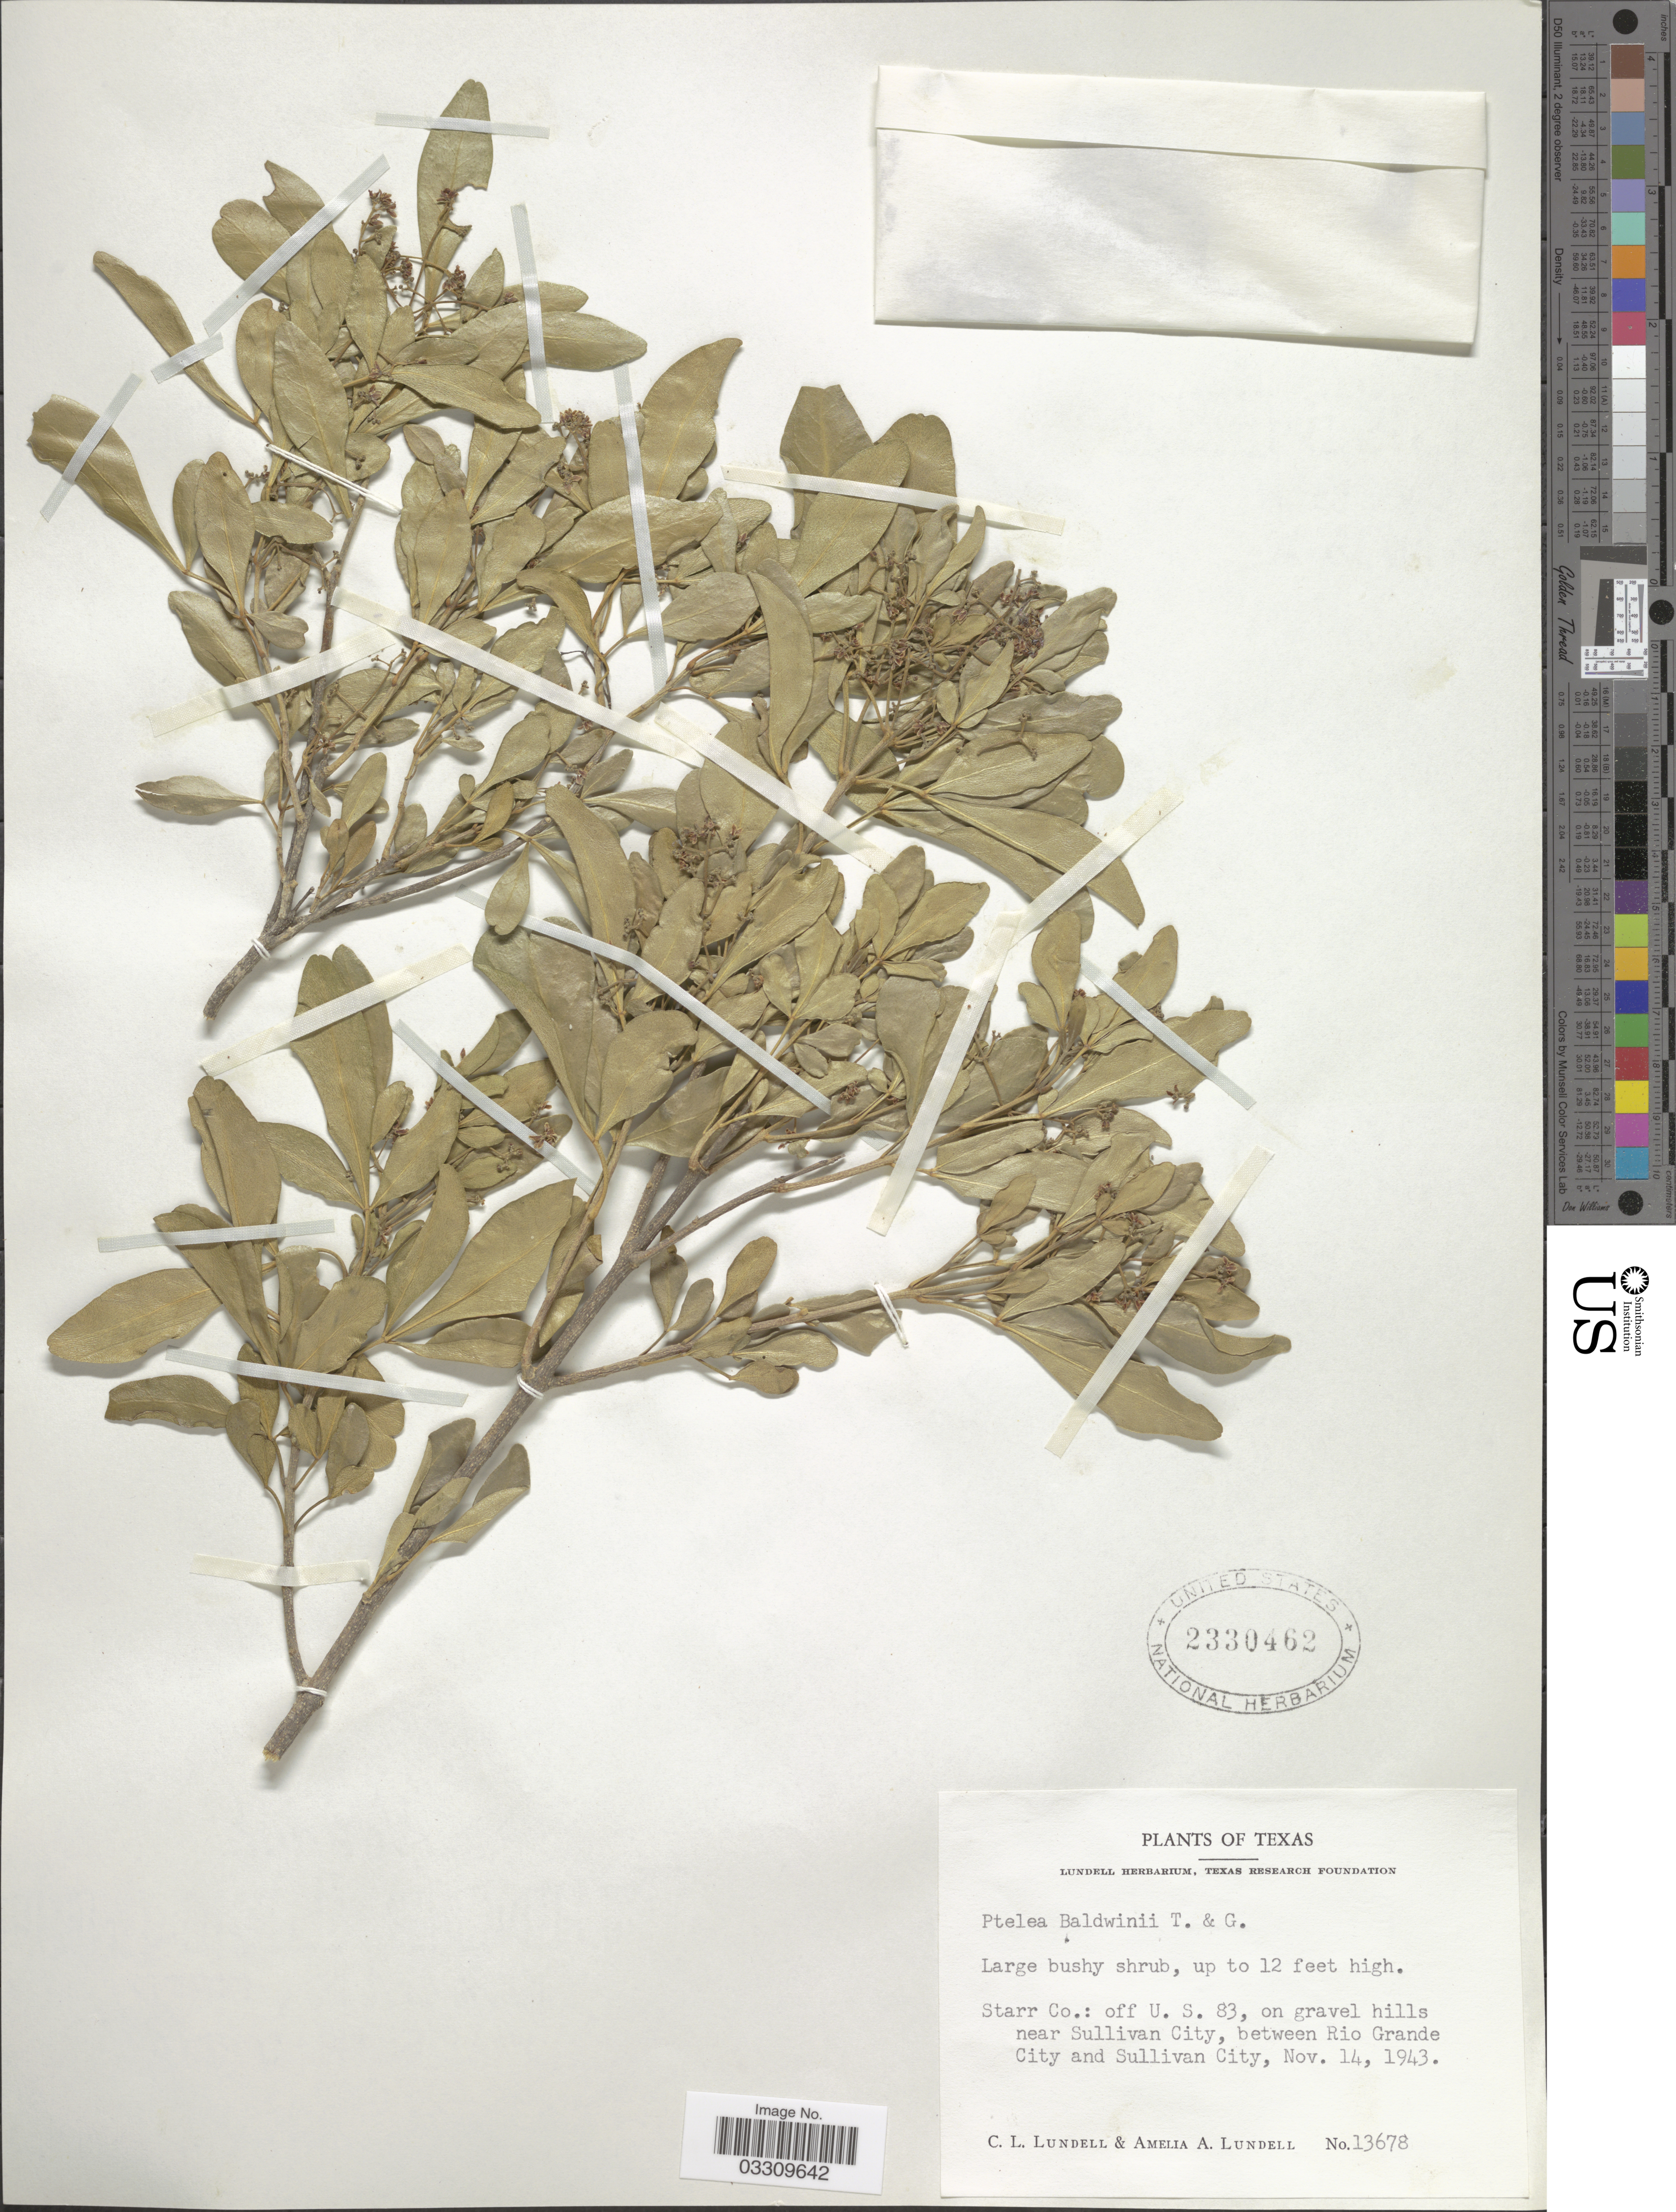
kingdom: Plantae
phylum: Tracheophyta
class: Magnoliopsida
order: Sapindales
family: Rutaceae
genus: Ptelea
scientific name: Ptelea trifoliata var. baldwinii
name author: (Torr. & A. Gray) D.B. Ward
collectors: C. L. Lundell & A. A. Lundell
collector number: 13678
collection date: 1943-11-14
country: United States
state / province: Texas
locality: Starr Co.: off U.S. 83, on gravel hills near Sullivan City, between Rio Grande City and Sullivan City.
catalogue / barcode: US 2330462